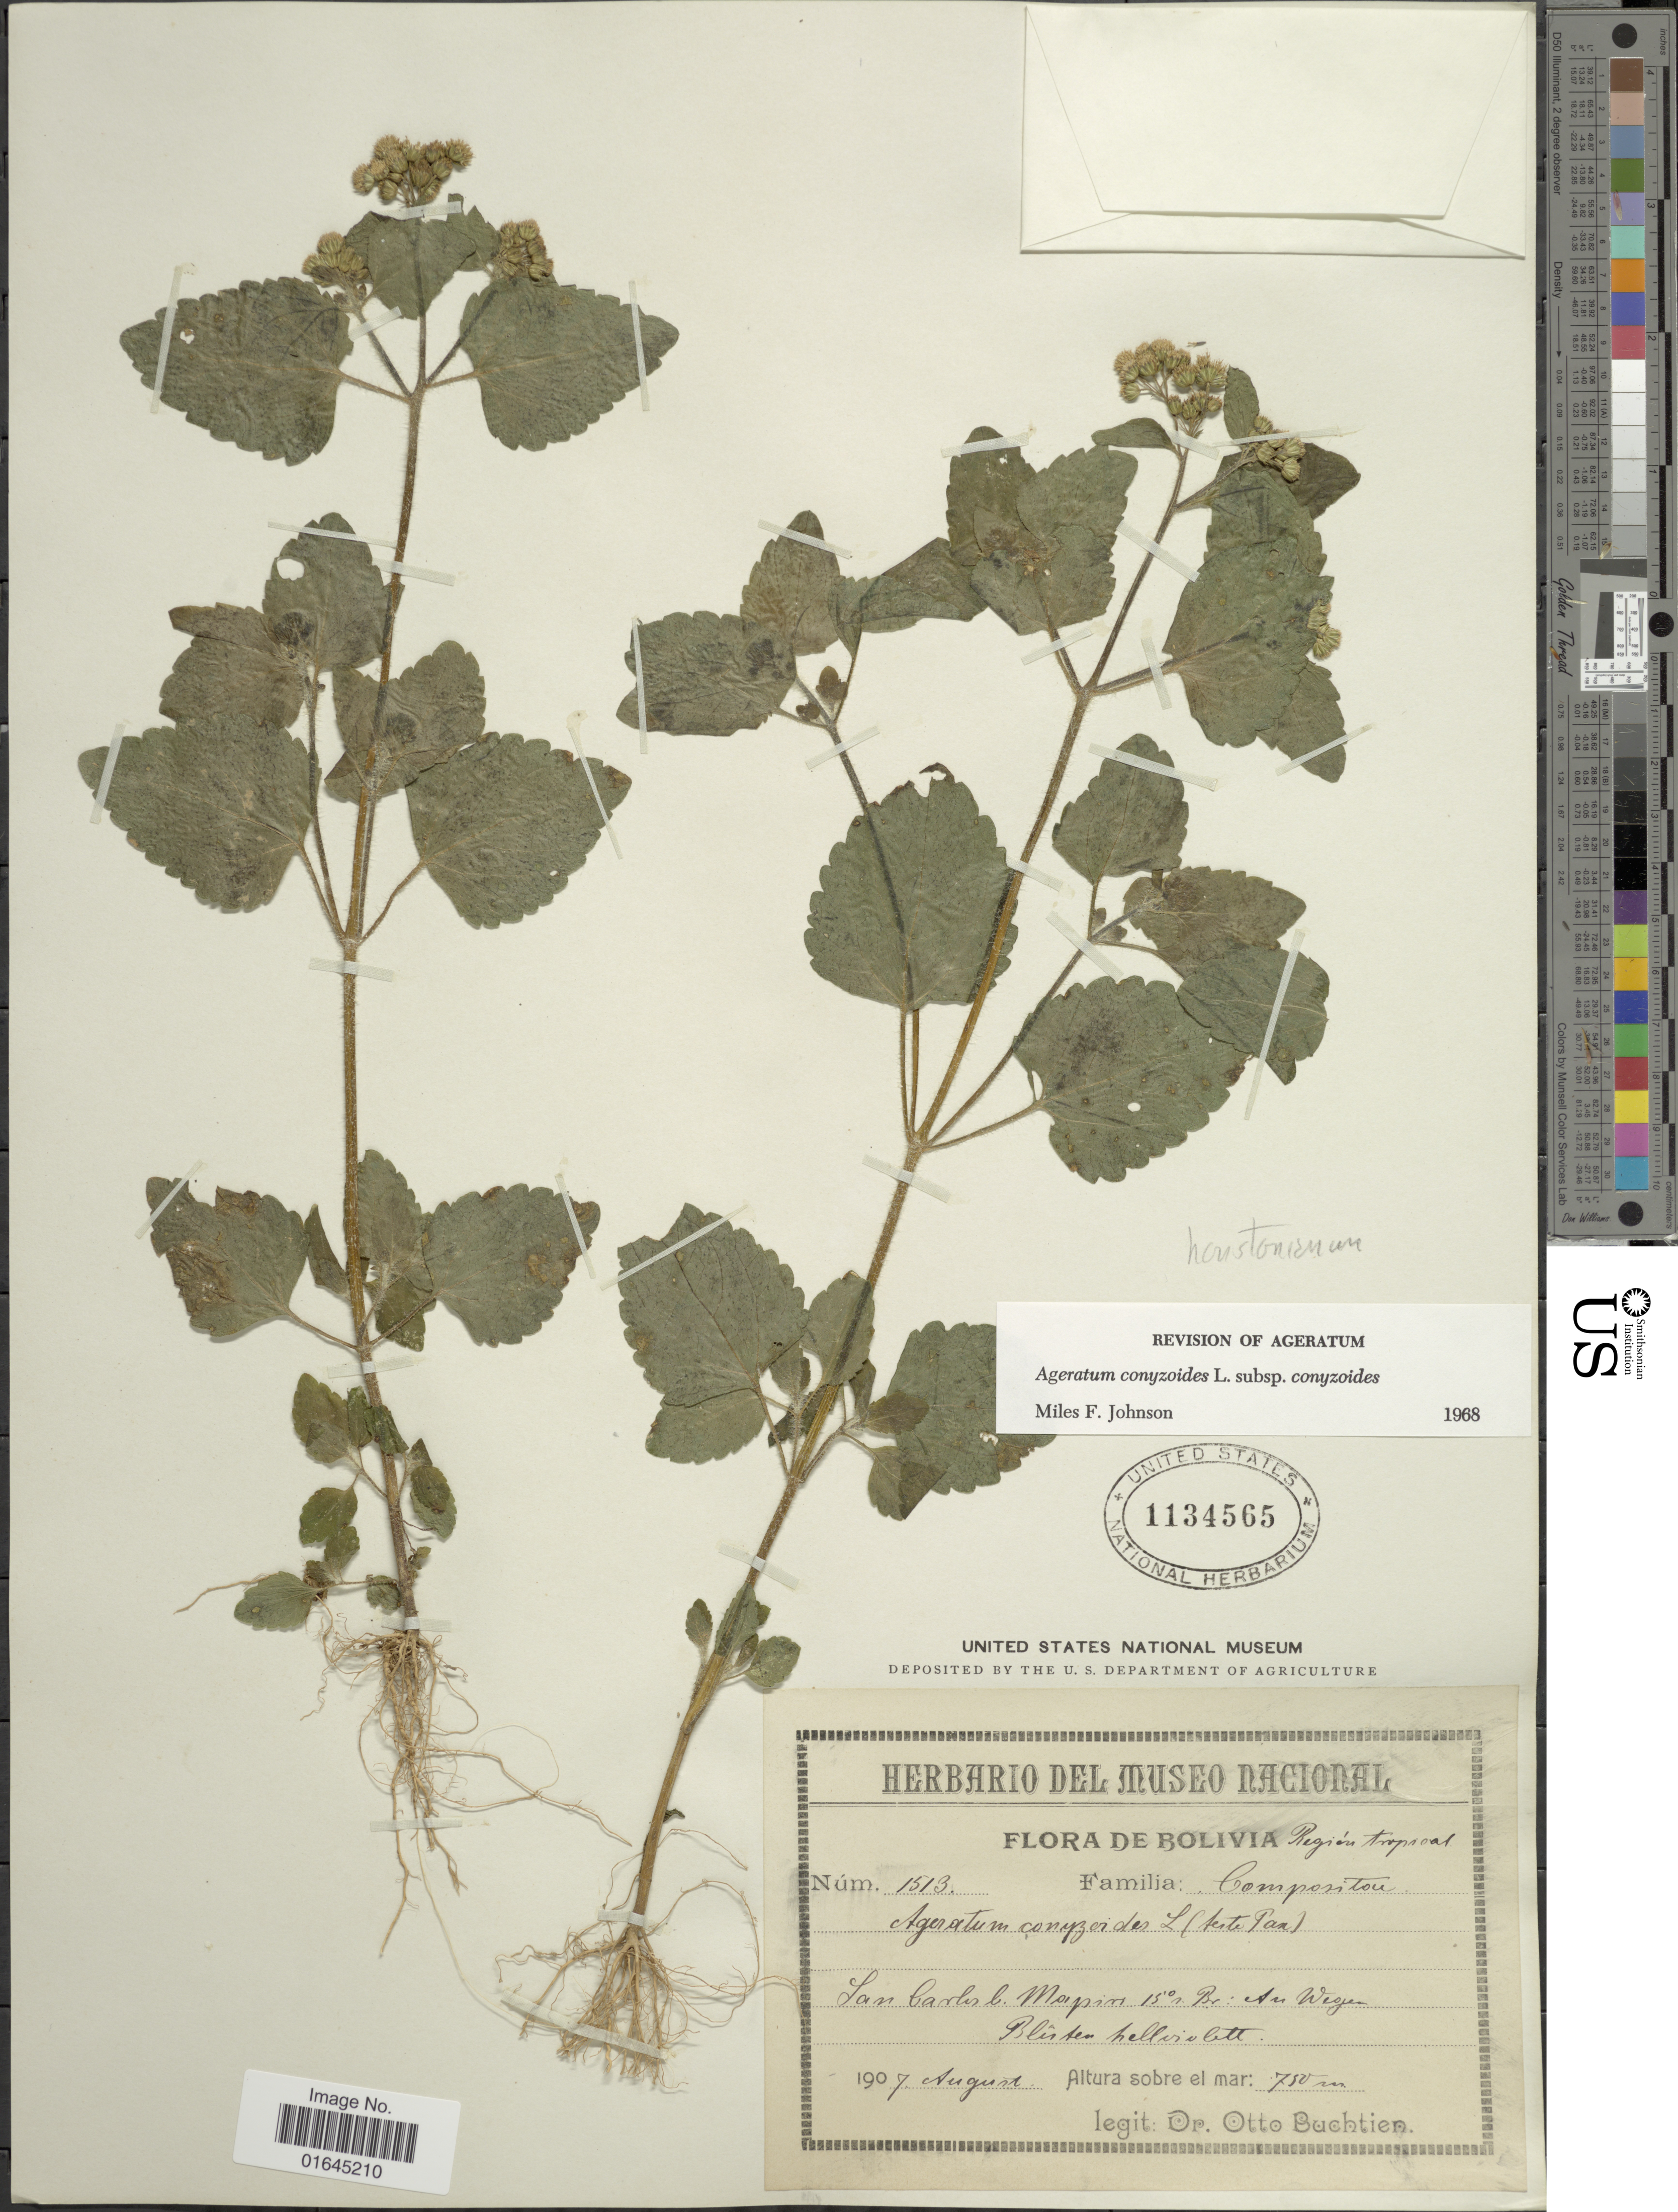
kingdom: Plantae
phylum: Tracheophyta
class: Magnoliopsida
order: Asterales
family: Asteraceae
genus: Ageratum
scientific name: Ageratum houstonianum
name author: Mill.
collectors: O. Buchtien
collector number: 1513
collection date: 1907-08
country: Bolivia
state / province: La Paz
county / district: Mapiri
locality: San Carlos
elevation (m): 750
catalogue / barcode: US 1134565